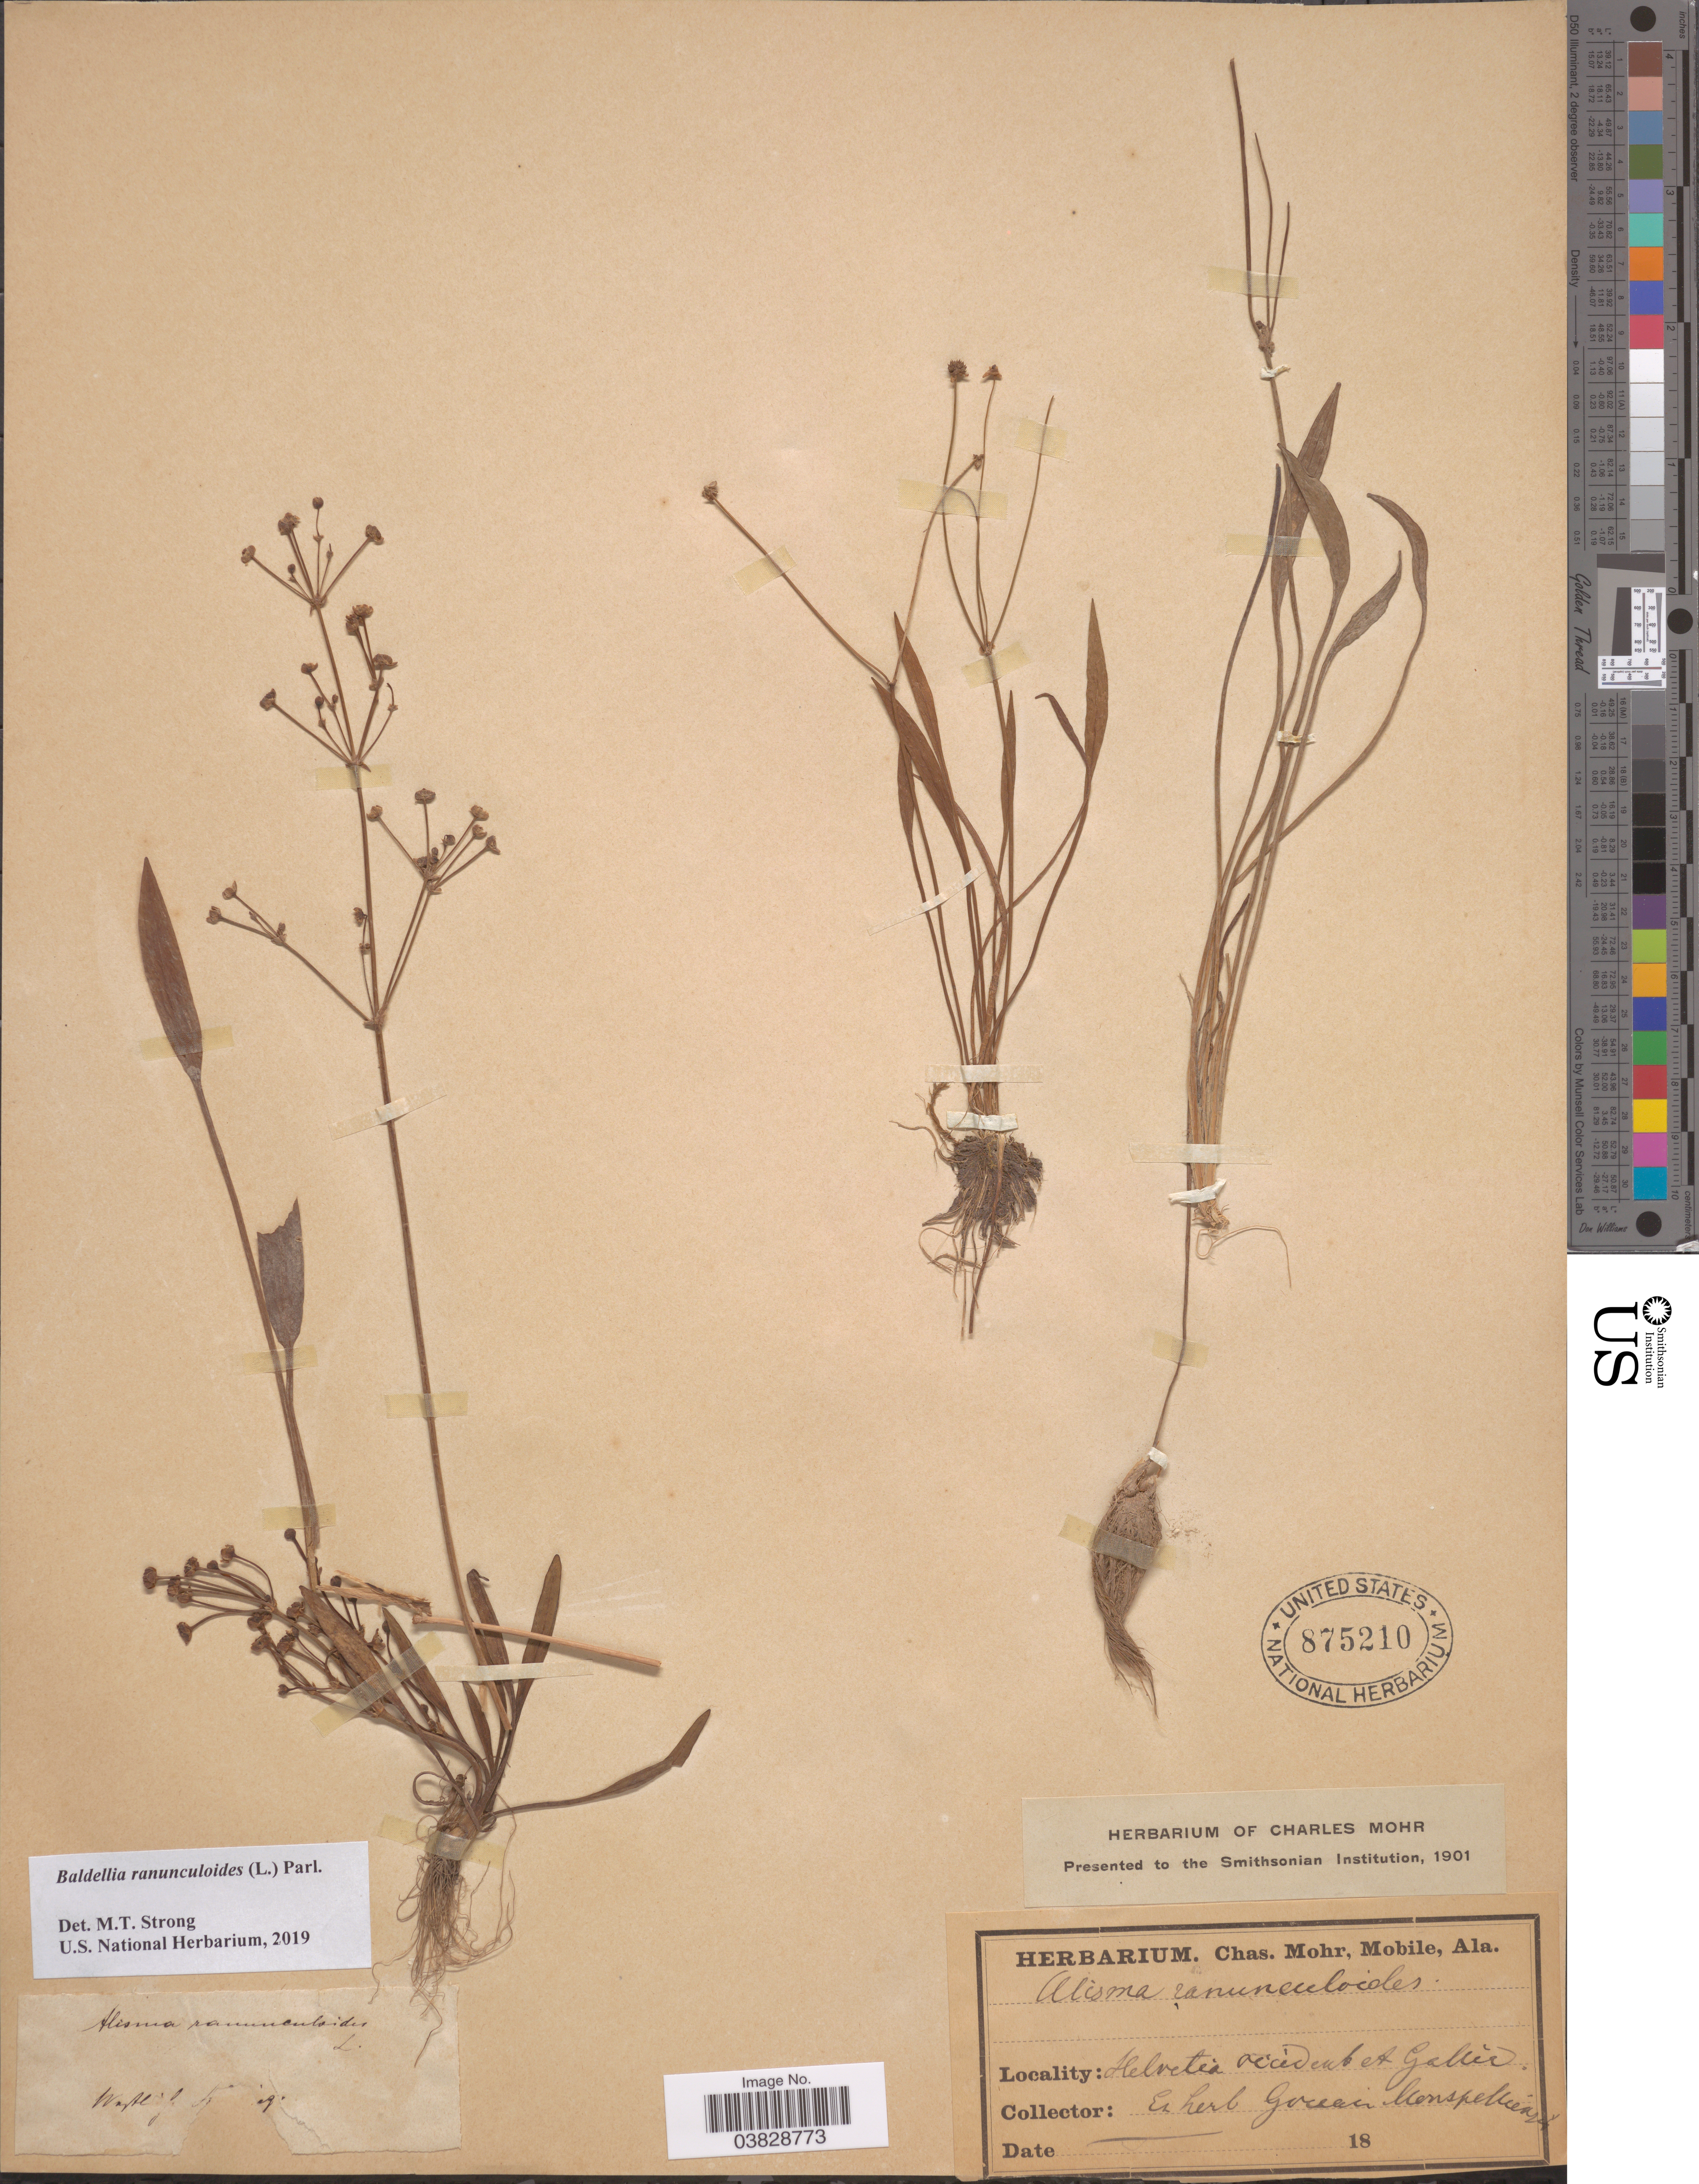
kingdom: Plantae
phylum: Tracheophyta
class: Liliopsida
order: Alismatales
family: Alismataceae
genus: Baldellia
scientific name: Baldellia ranunculoides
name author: (L.) Parl.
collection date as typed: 18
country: Switzerland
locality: Helvetia occident et Gallia.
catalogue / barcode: US 875210